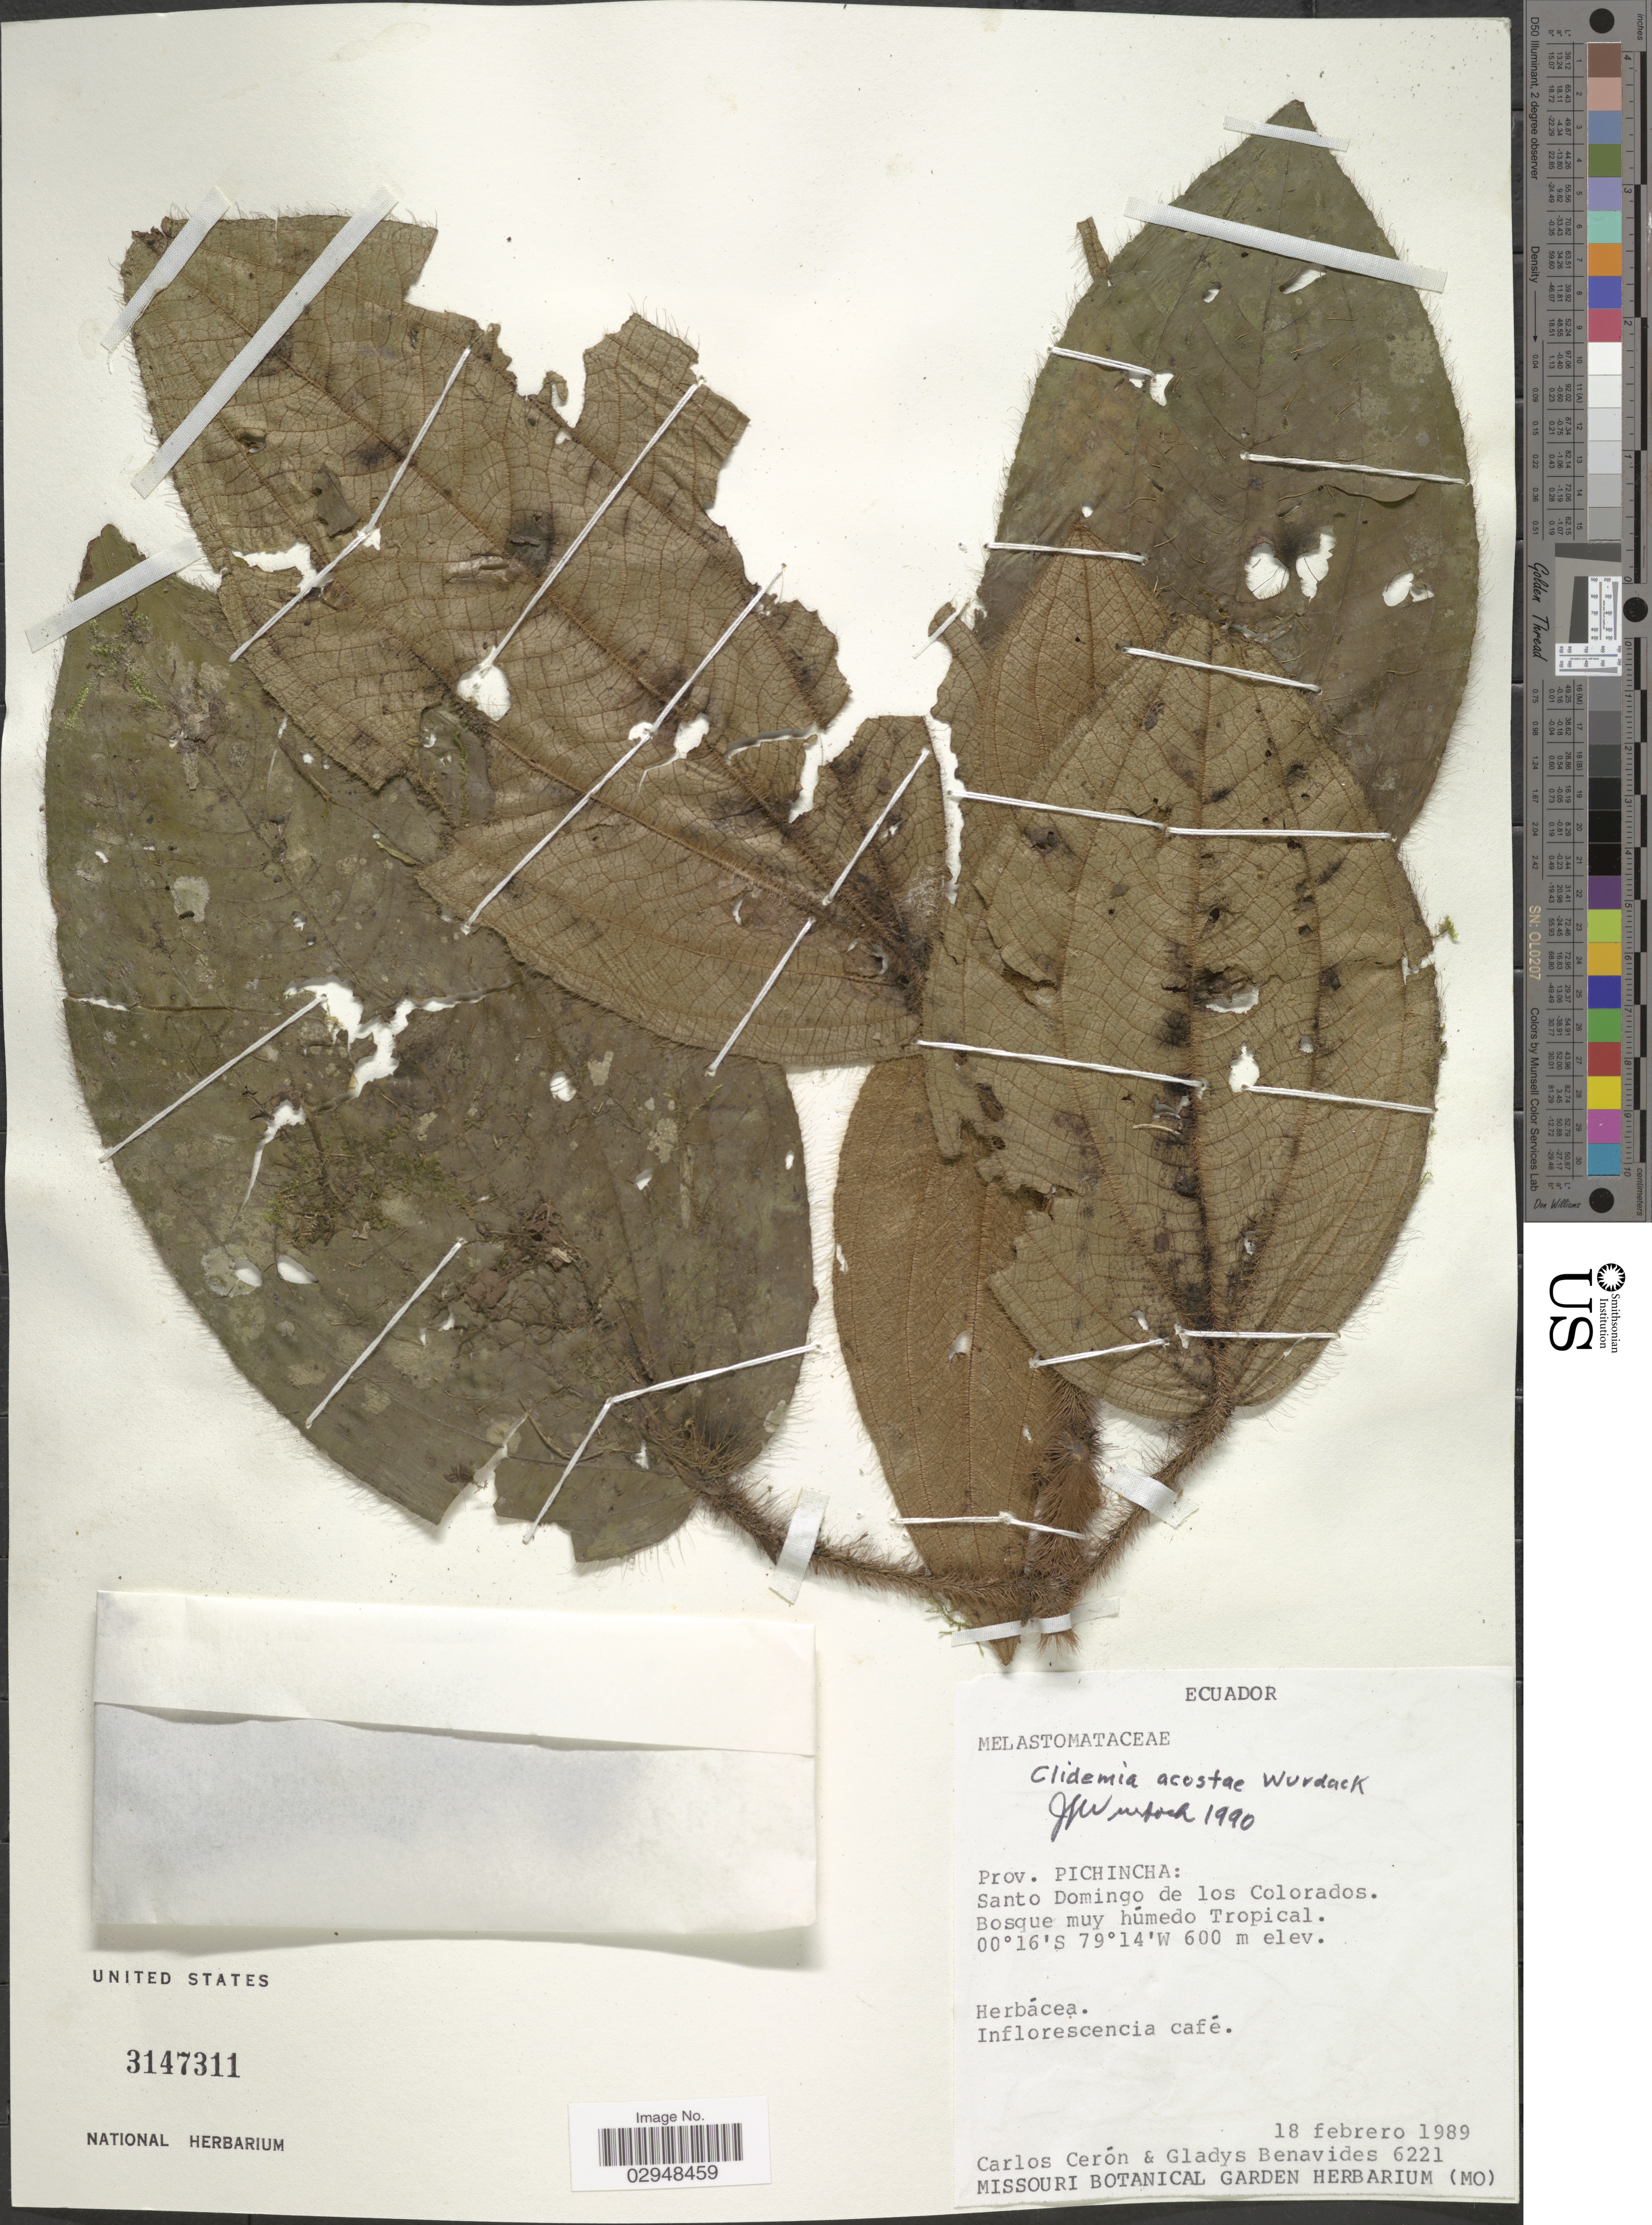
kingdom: Plantae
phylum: Tracheophyta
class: Magnoliopsida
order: Myrtales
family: Melastomataceae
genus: Clidemia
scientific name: Clidemia acostae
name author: Wurdack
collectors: C. E. Cerón M. & G. Benavides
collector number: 6221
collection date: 1989-02-18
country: Ecuador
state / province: Pichincha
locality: Santo Domingo de los Colorados.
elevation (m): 600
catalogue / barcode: US 3147311